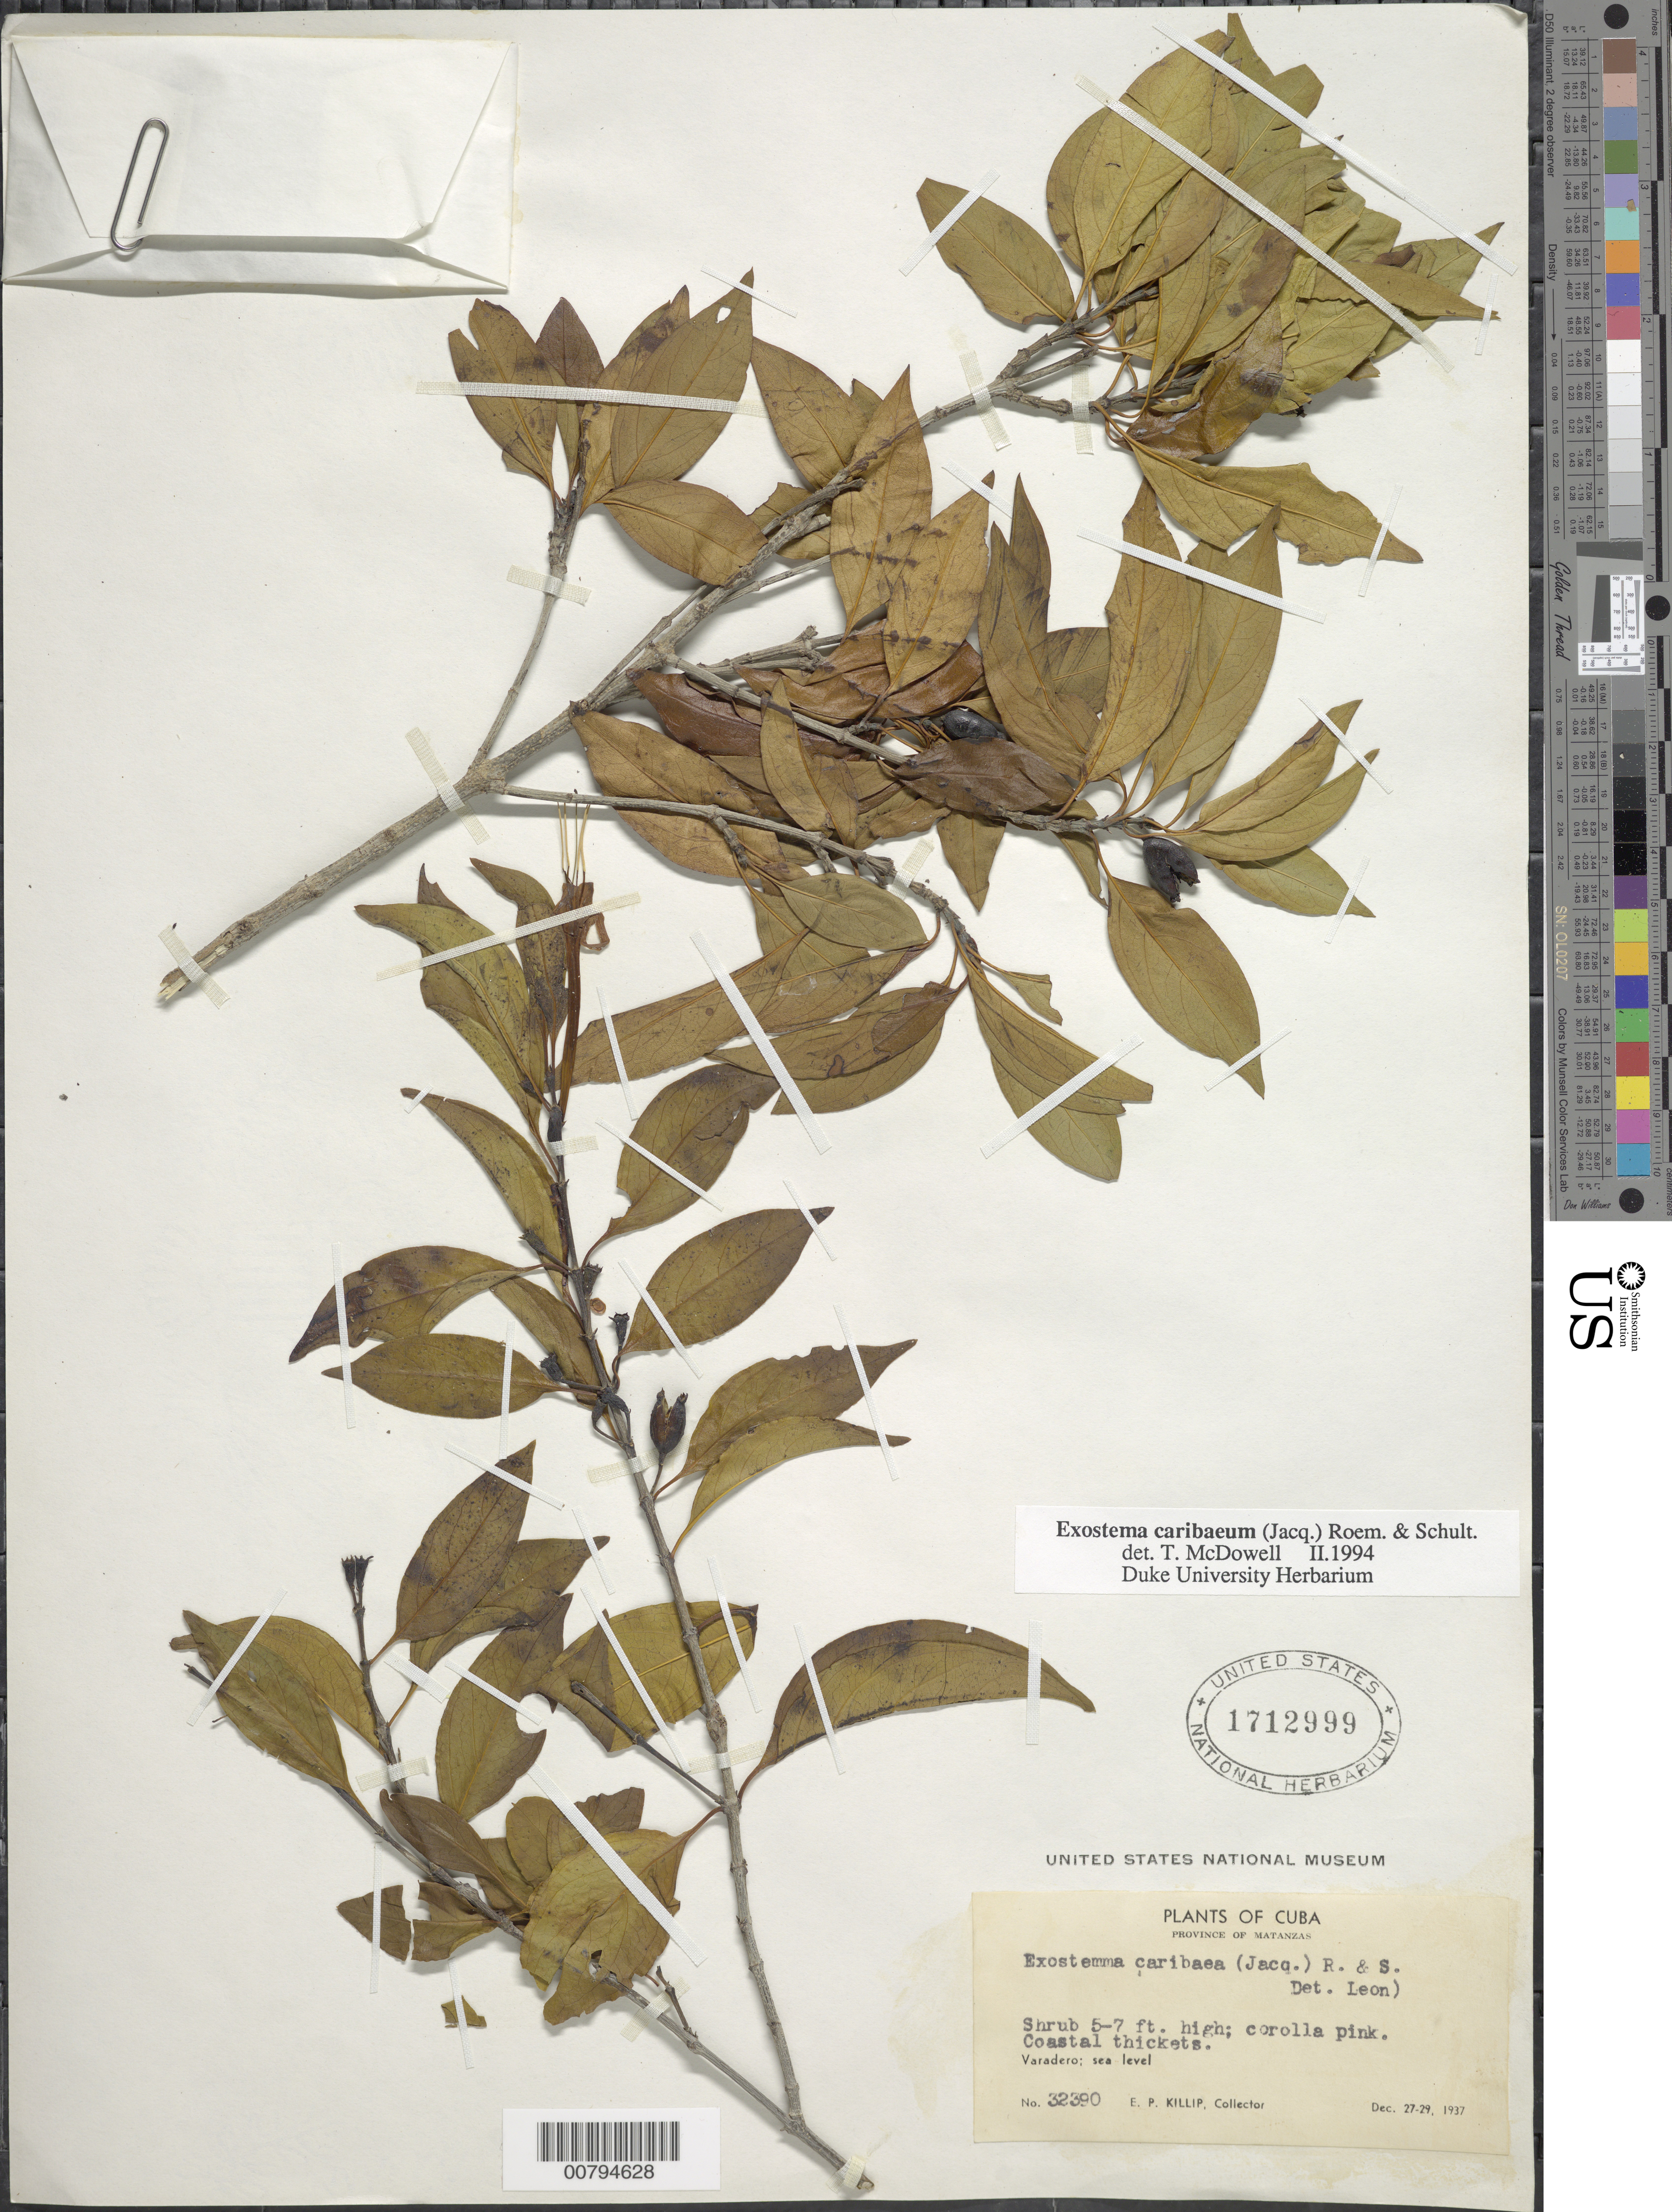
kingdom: Plantae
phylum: Tracheophyta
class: Magnoliopsida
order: Gentianales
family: Rubiaceae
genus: Exostema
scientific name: Exostema caribaeum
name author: (Jacq.) Roem. & Schult.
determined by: León, Bro.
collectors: E. P. Killip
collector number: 32390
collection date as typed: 27 Dec 1937 to 29 Dec 1937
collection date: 1937-12-27/1937-12-29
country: Cuba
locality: Varadero; sea level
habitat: Coastal thickets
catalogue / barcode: US 1712999